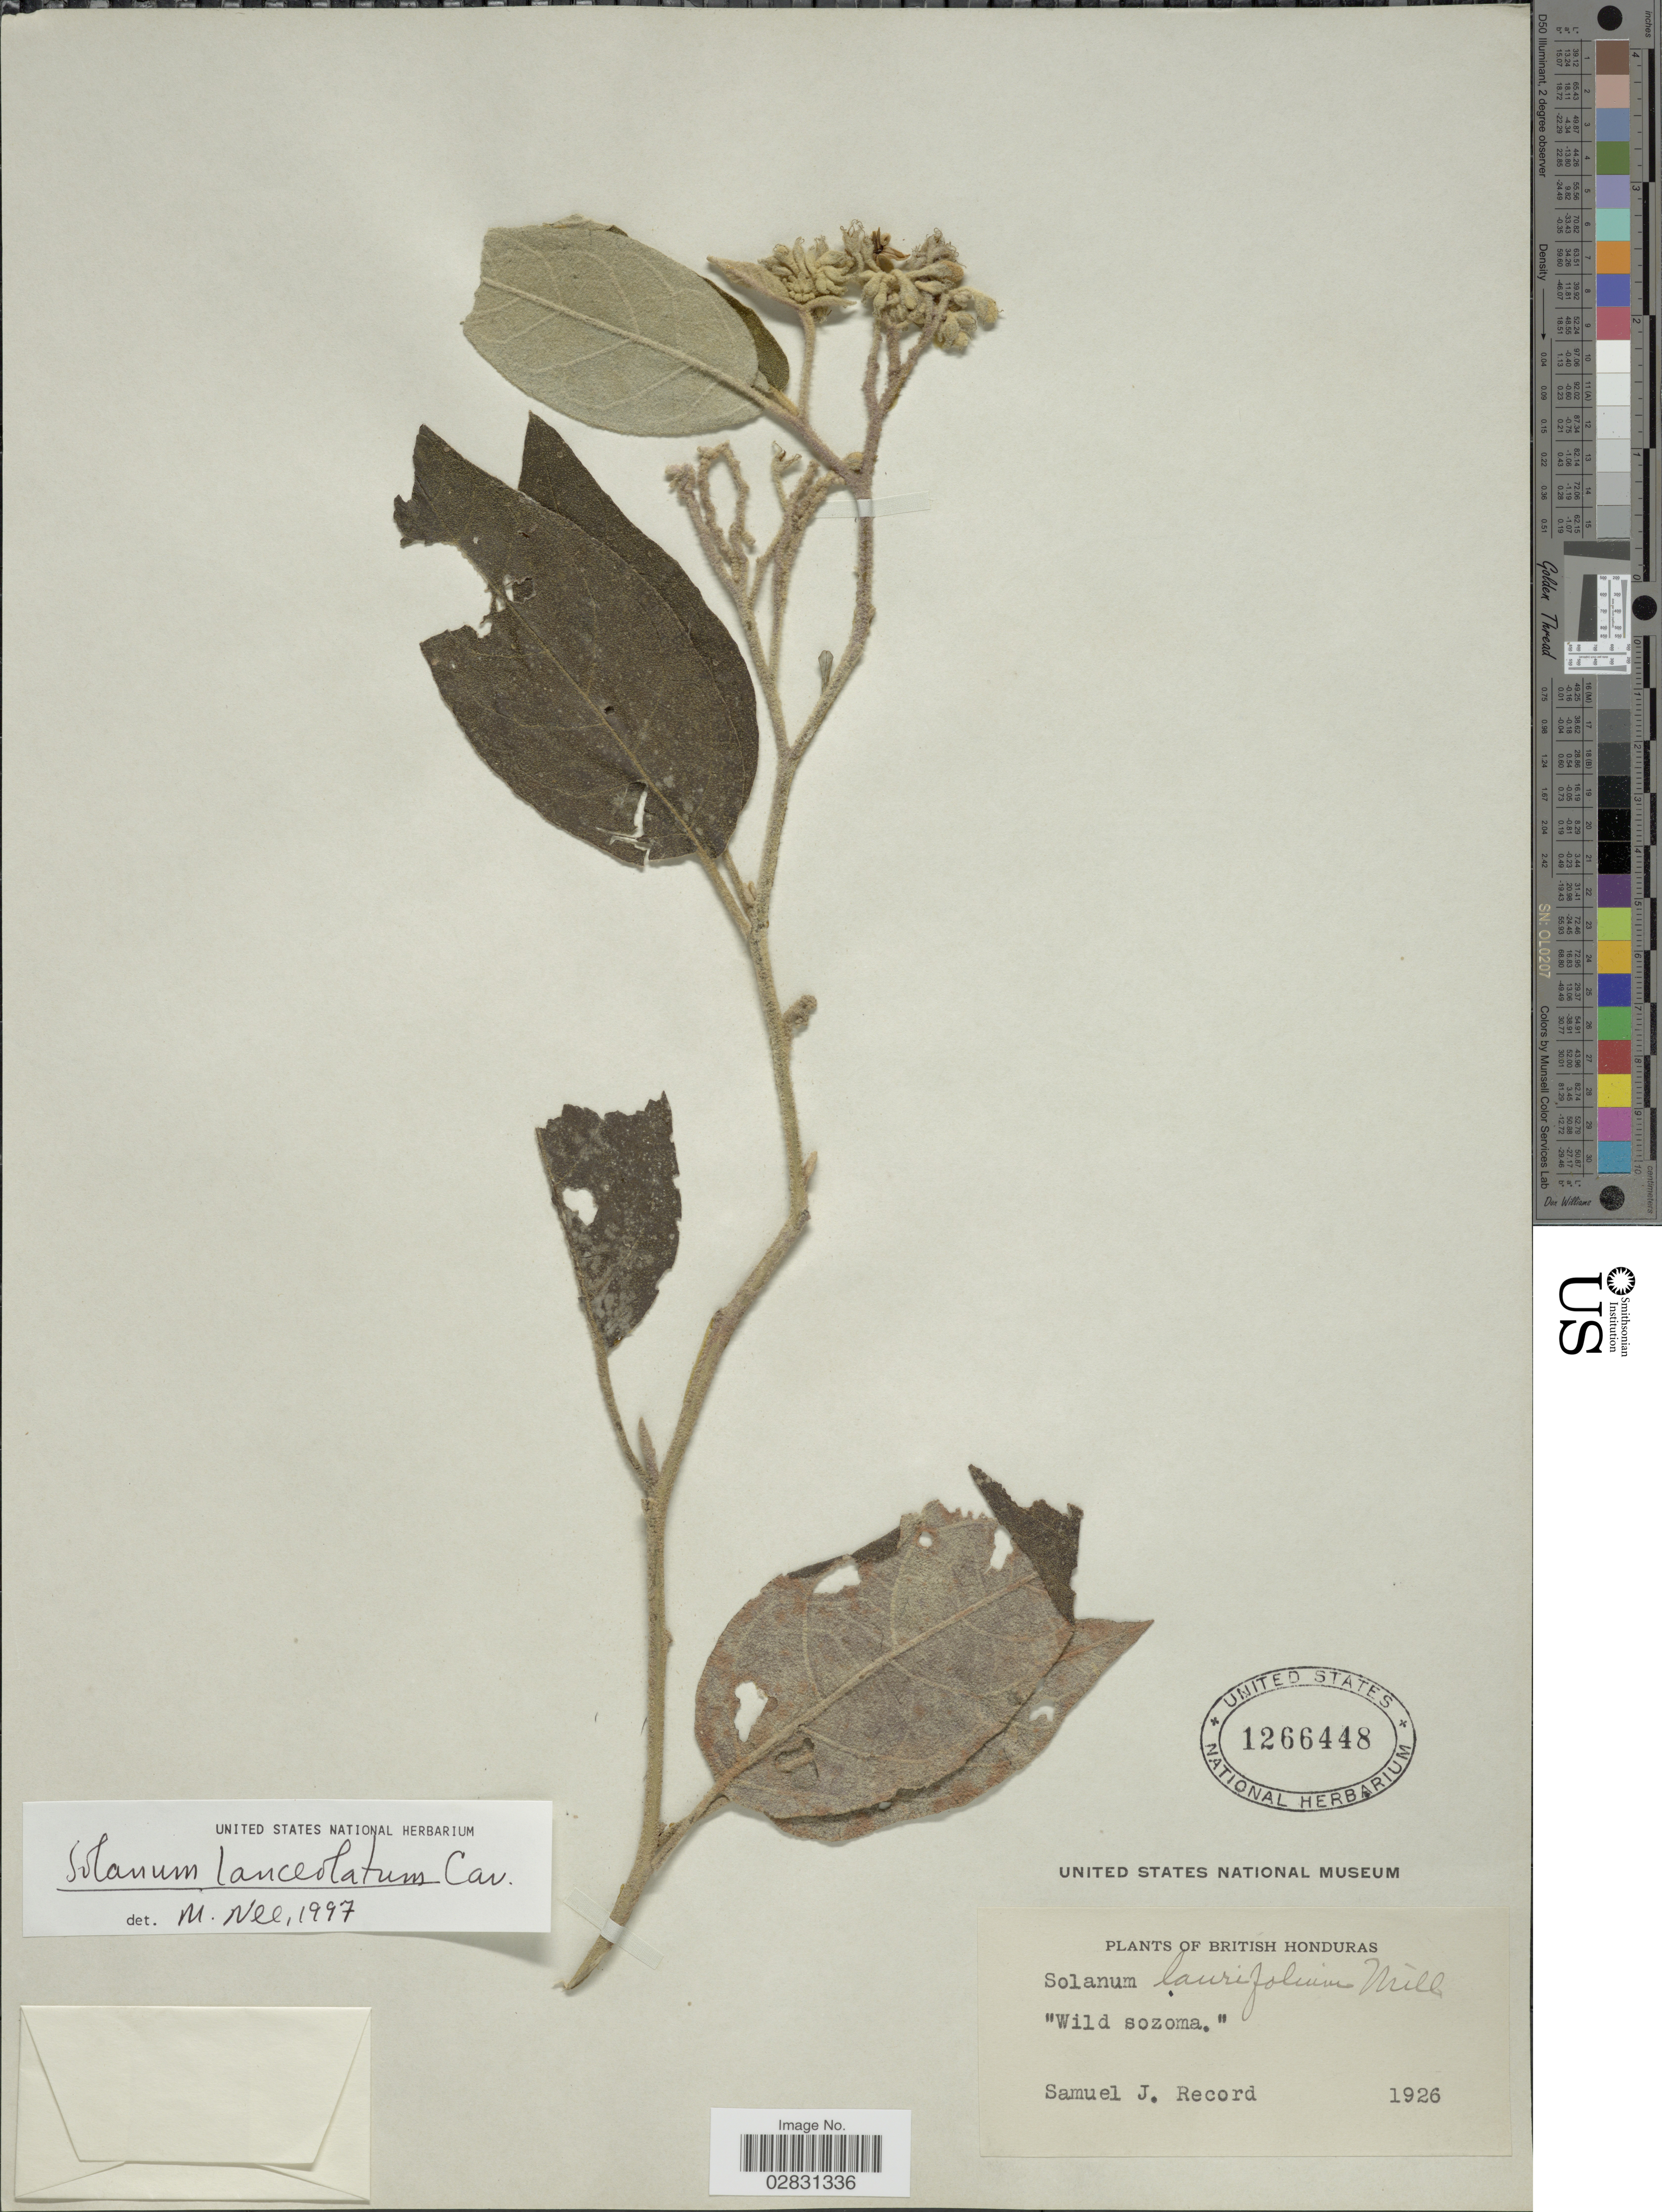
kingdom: Plantae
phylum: Tracheophyta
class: Magnoliopsida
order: Solanales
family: Solanaceae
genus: Solanum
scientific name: Solanum lanceolatum Berthault, nom. illeg.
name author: Berthault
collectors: S. J. Record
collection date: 1926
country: Belize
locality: British Honduras.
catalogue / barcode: US 1266448